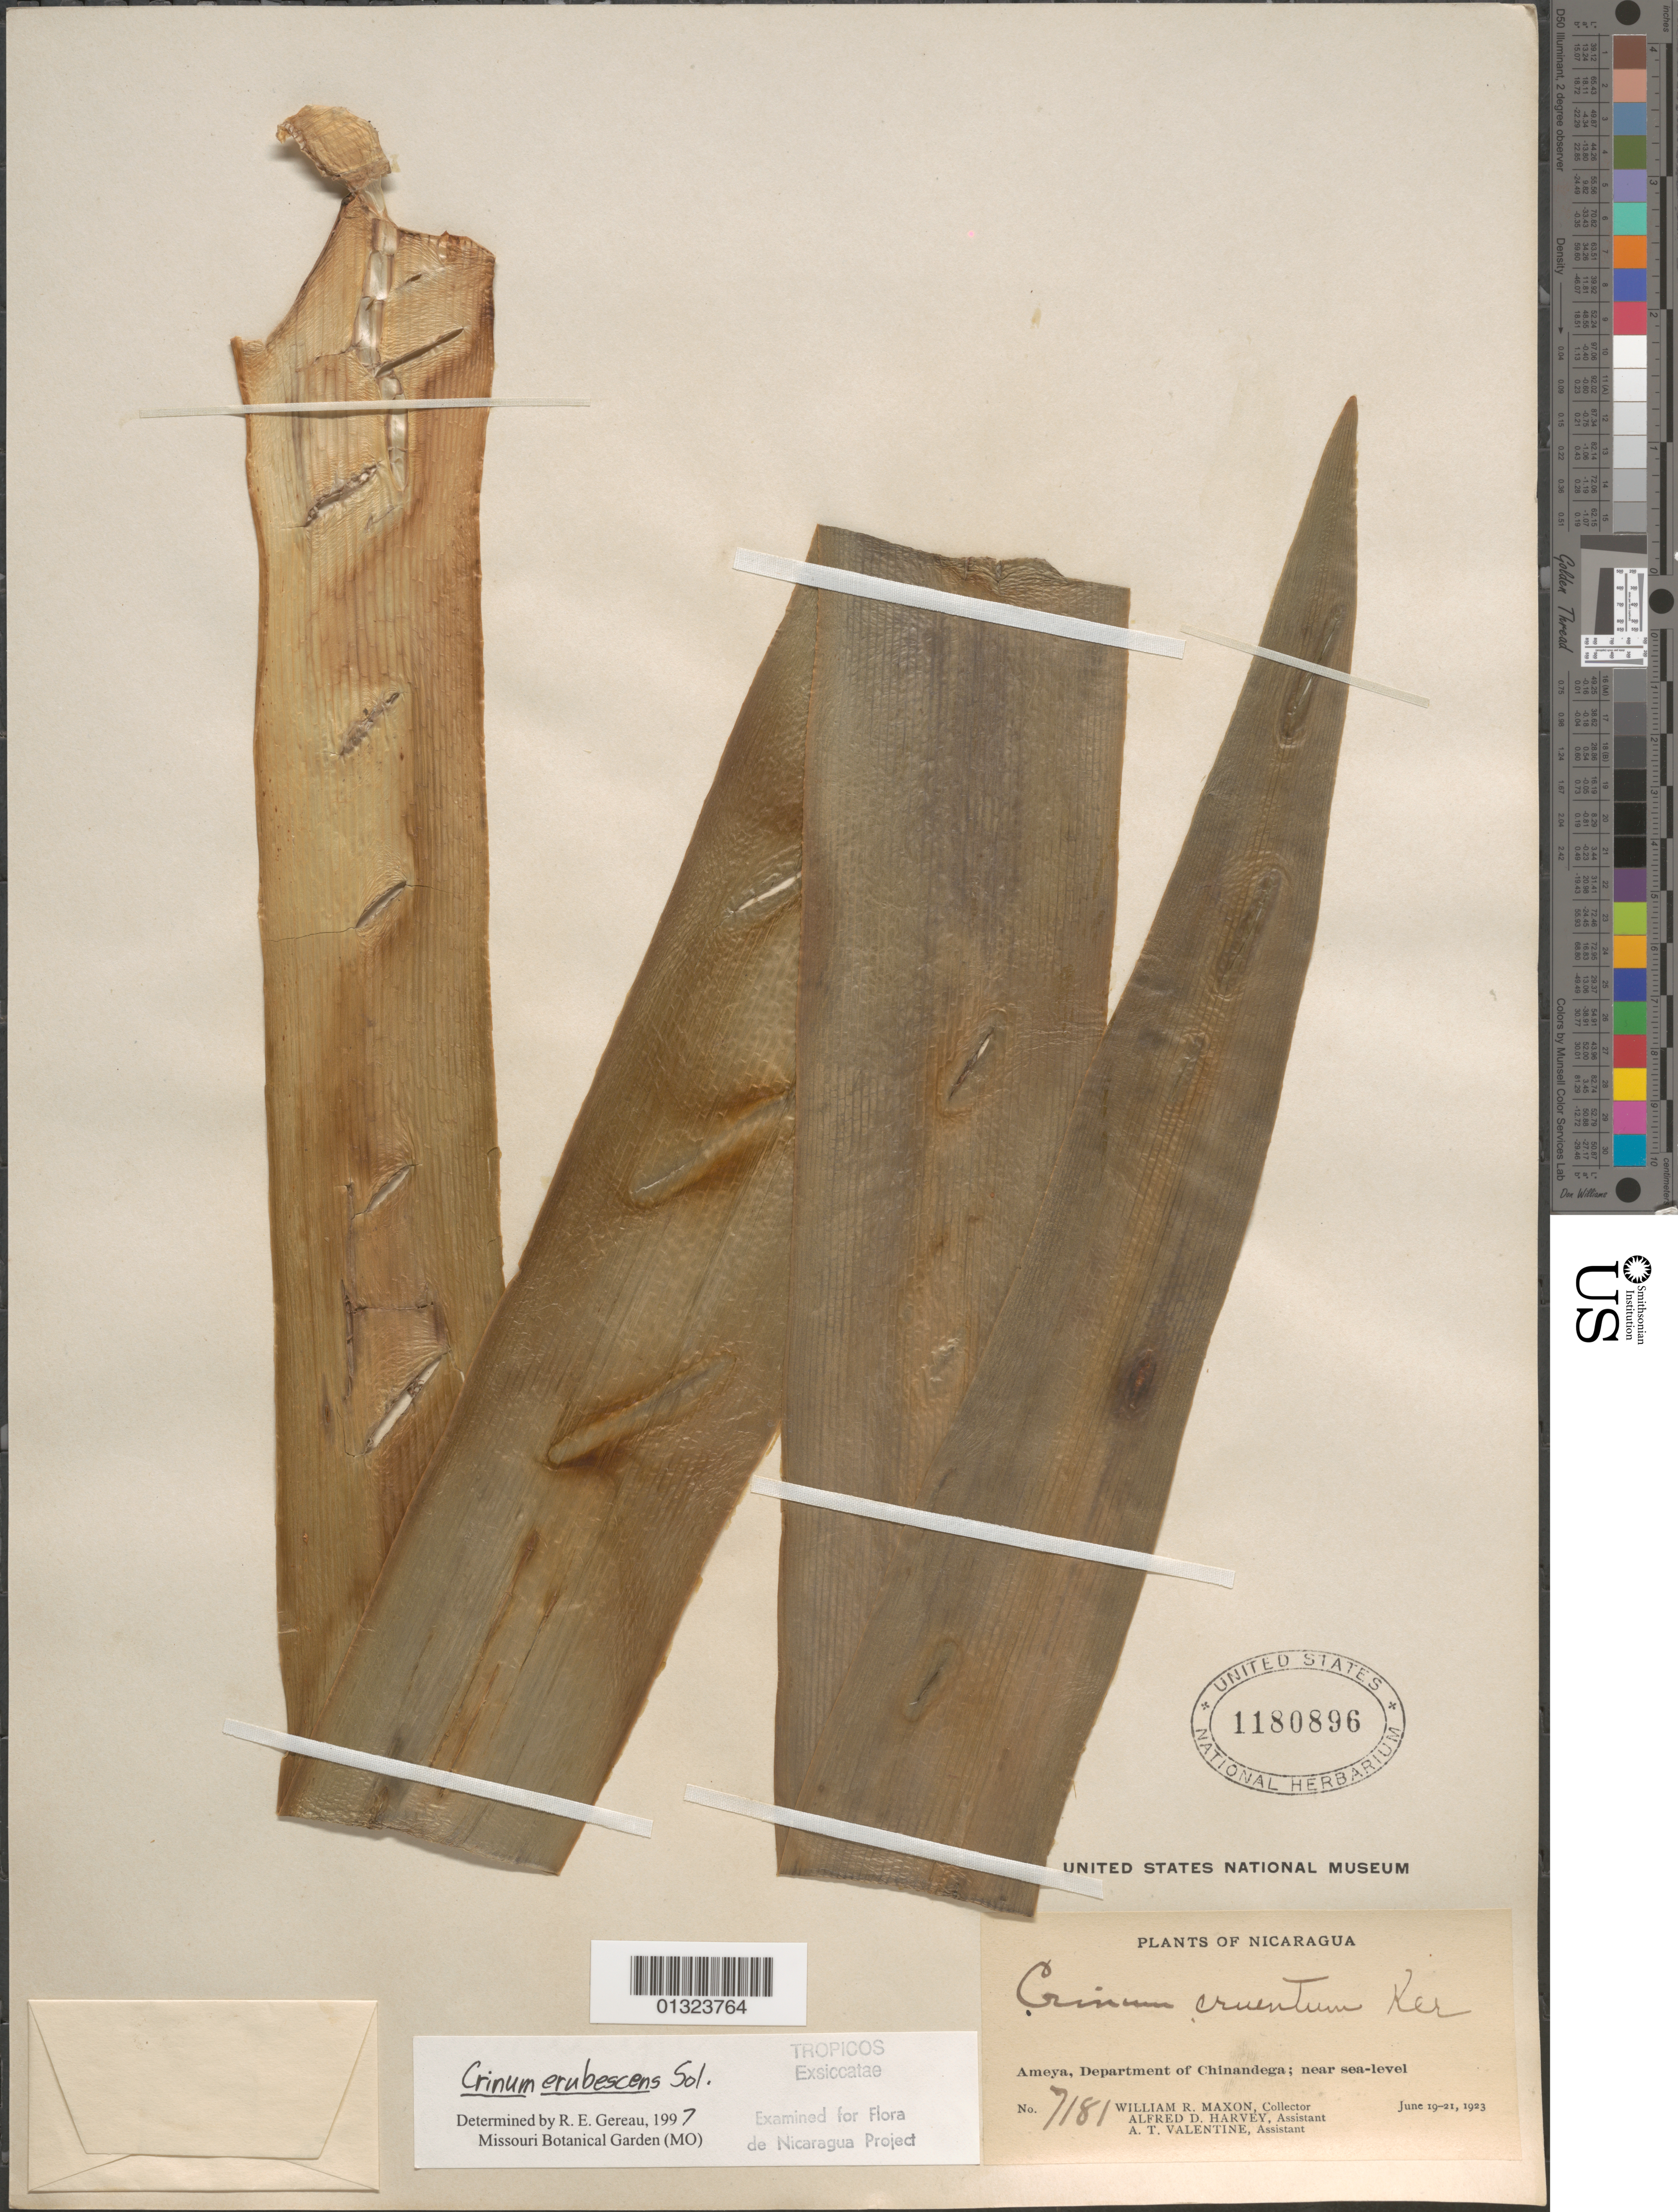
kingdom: Plantae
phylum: Tracheophyta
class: Liliopsida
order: Asparagales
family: Amaryllidaceae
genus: Crinum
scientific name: Crinum erubescens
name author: Aiton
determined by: Gereau, R. E.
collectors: W. R. Maxon, A. D. Harvey & A. Valentine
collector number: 7181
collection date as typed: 19 Jun 1923 to 21 Jun 1923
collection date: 1923-06-19/1923-06-21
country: Nicaragua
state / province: Chinandega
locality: Ameya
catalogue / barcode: US 1180896